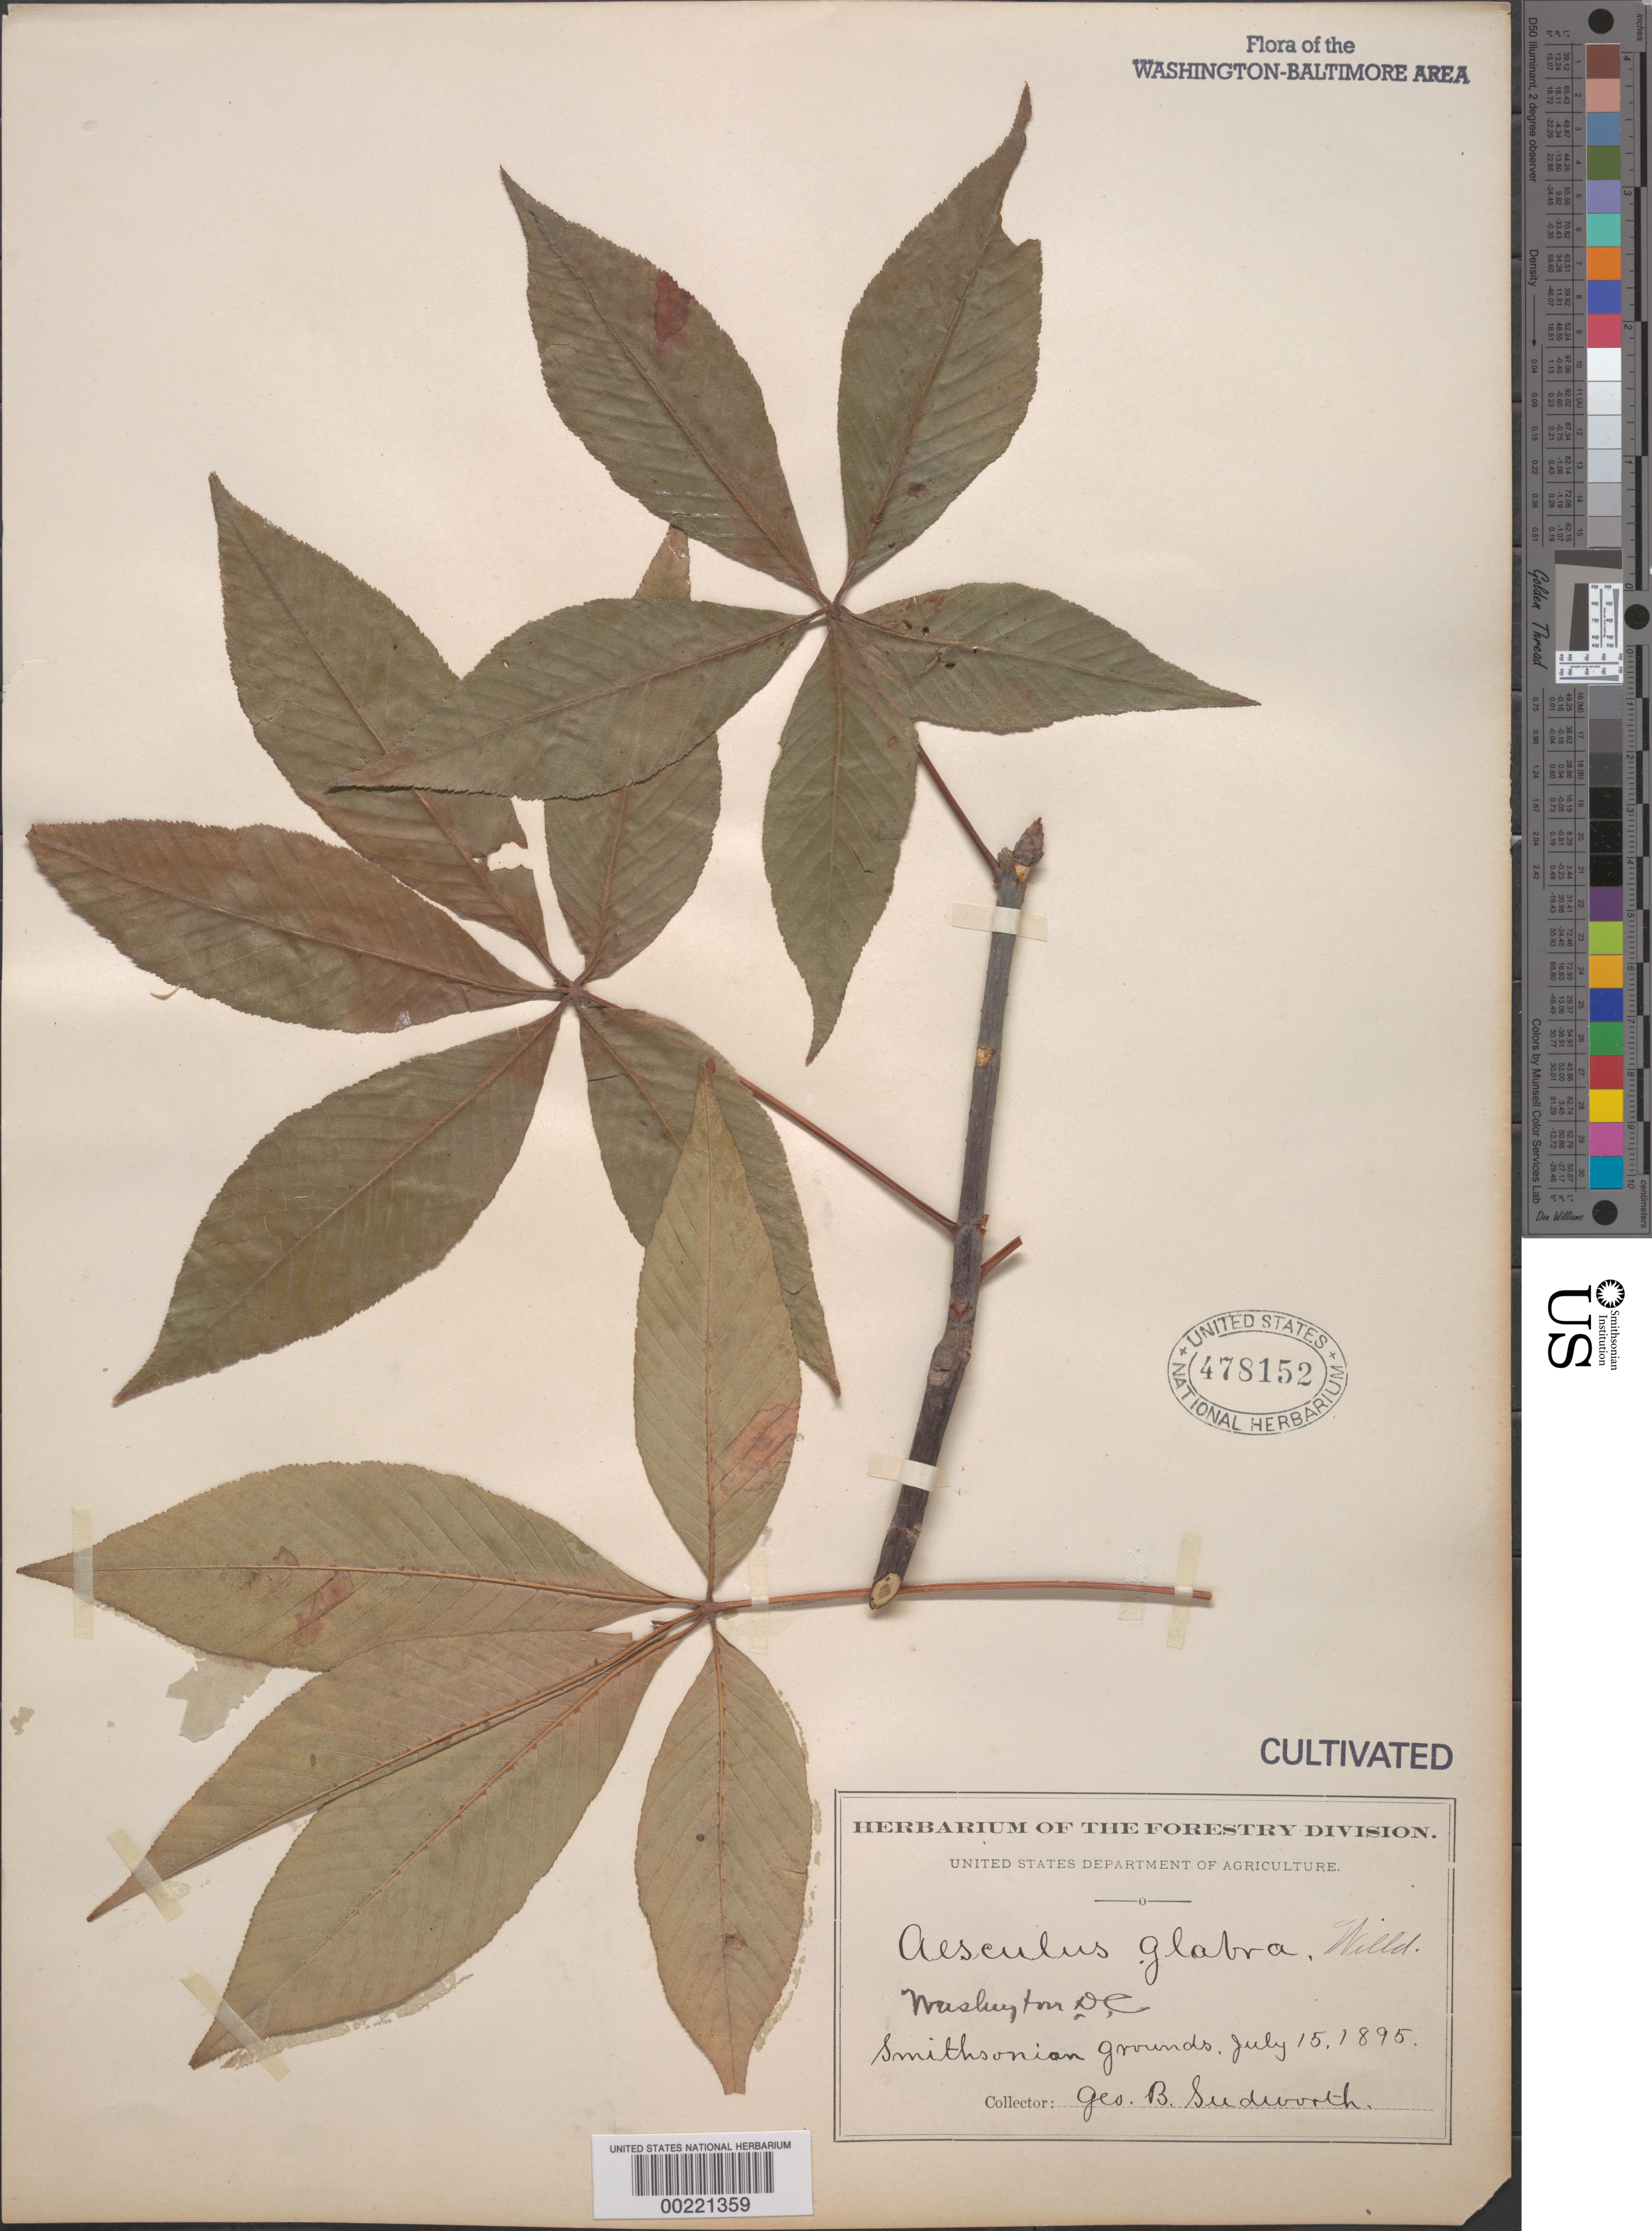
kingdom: Plantae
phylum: Tracheophyta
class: Magnoliopsida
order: Sapindales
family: Sapindaceae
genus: Aesculus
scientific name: Aesculus glabra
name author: Willd.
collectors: G. B. Sudworth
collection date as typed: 15 Jul 1895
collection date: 1895-07-15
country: United States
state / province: District of Columbia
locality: Smithsonian grounds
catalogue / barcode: US 478152